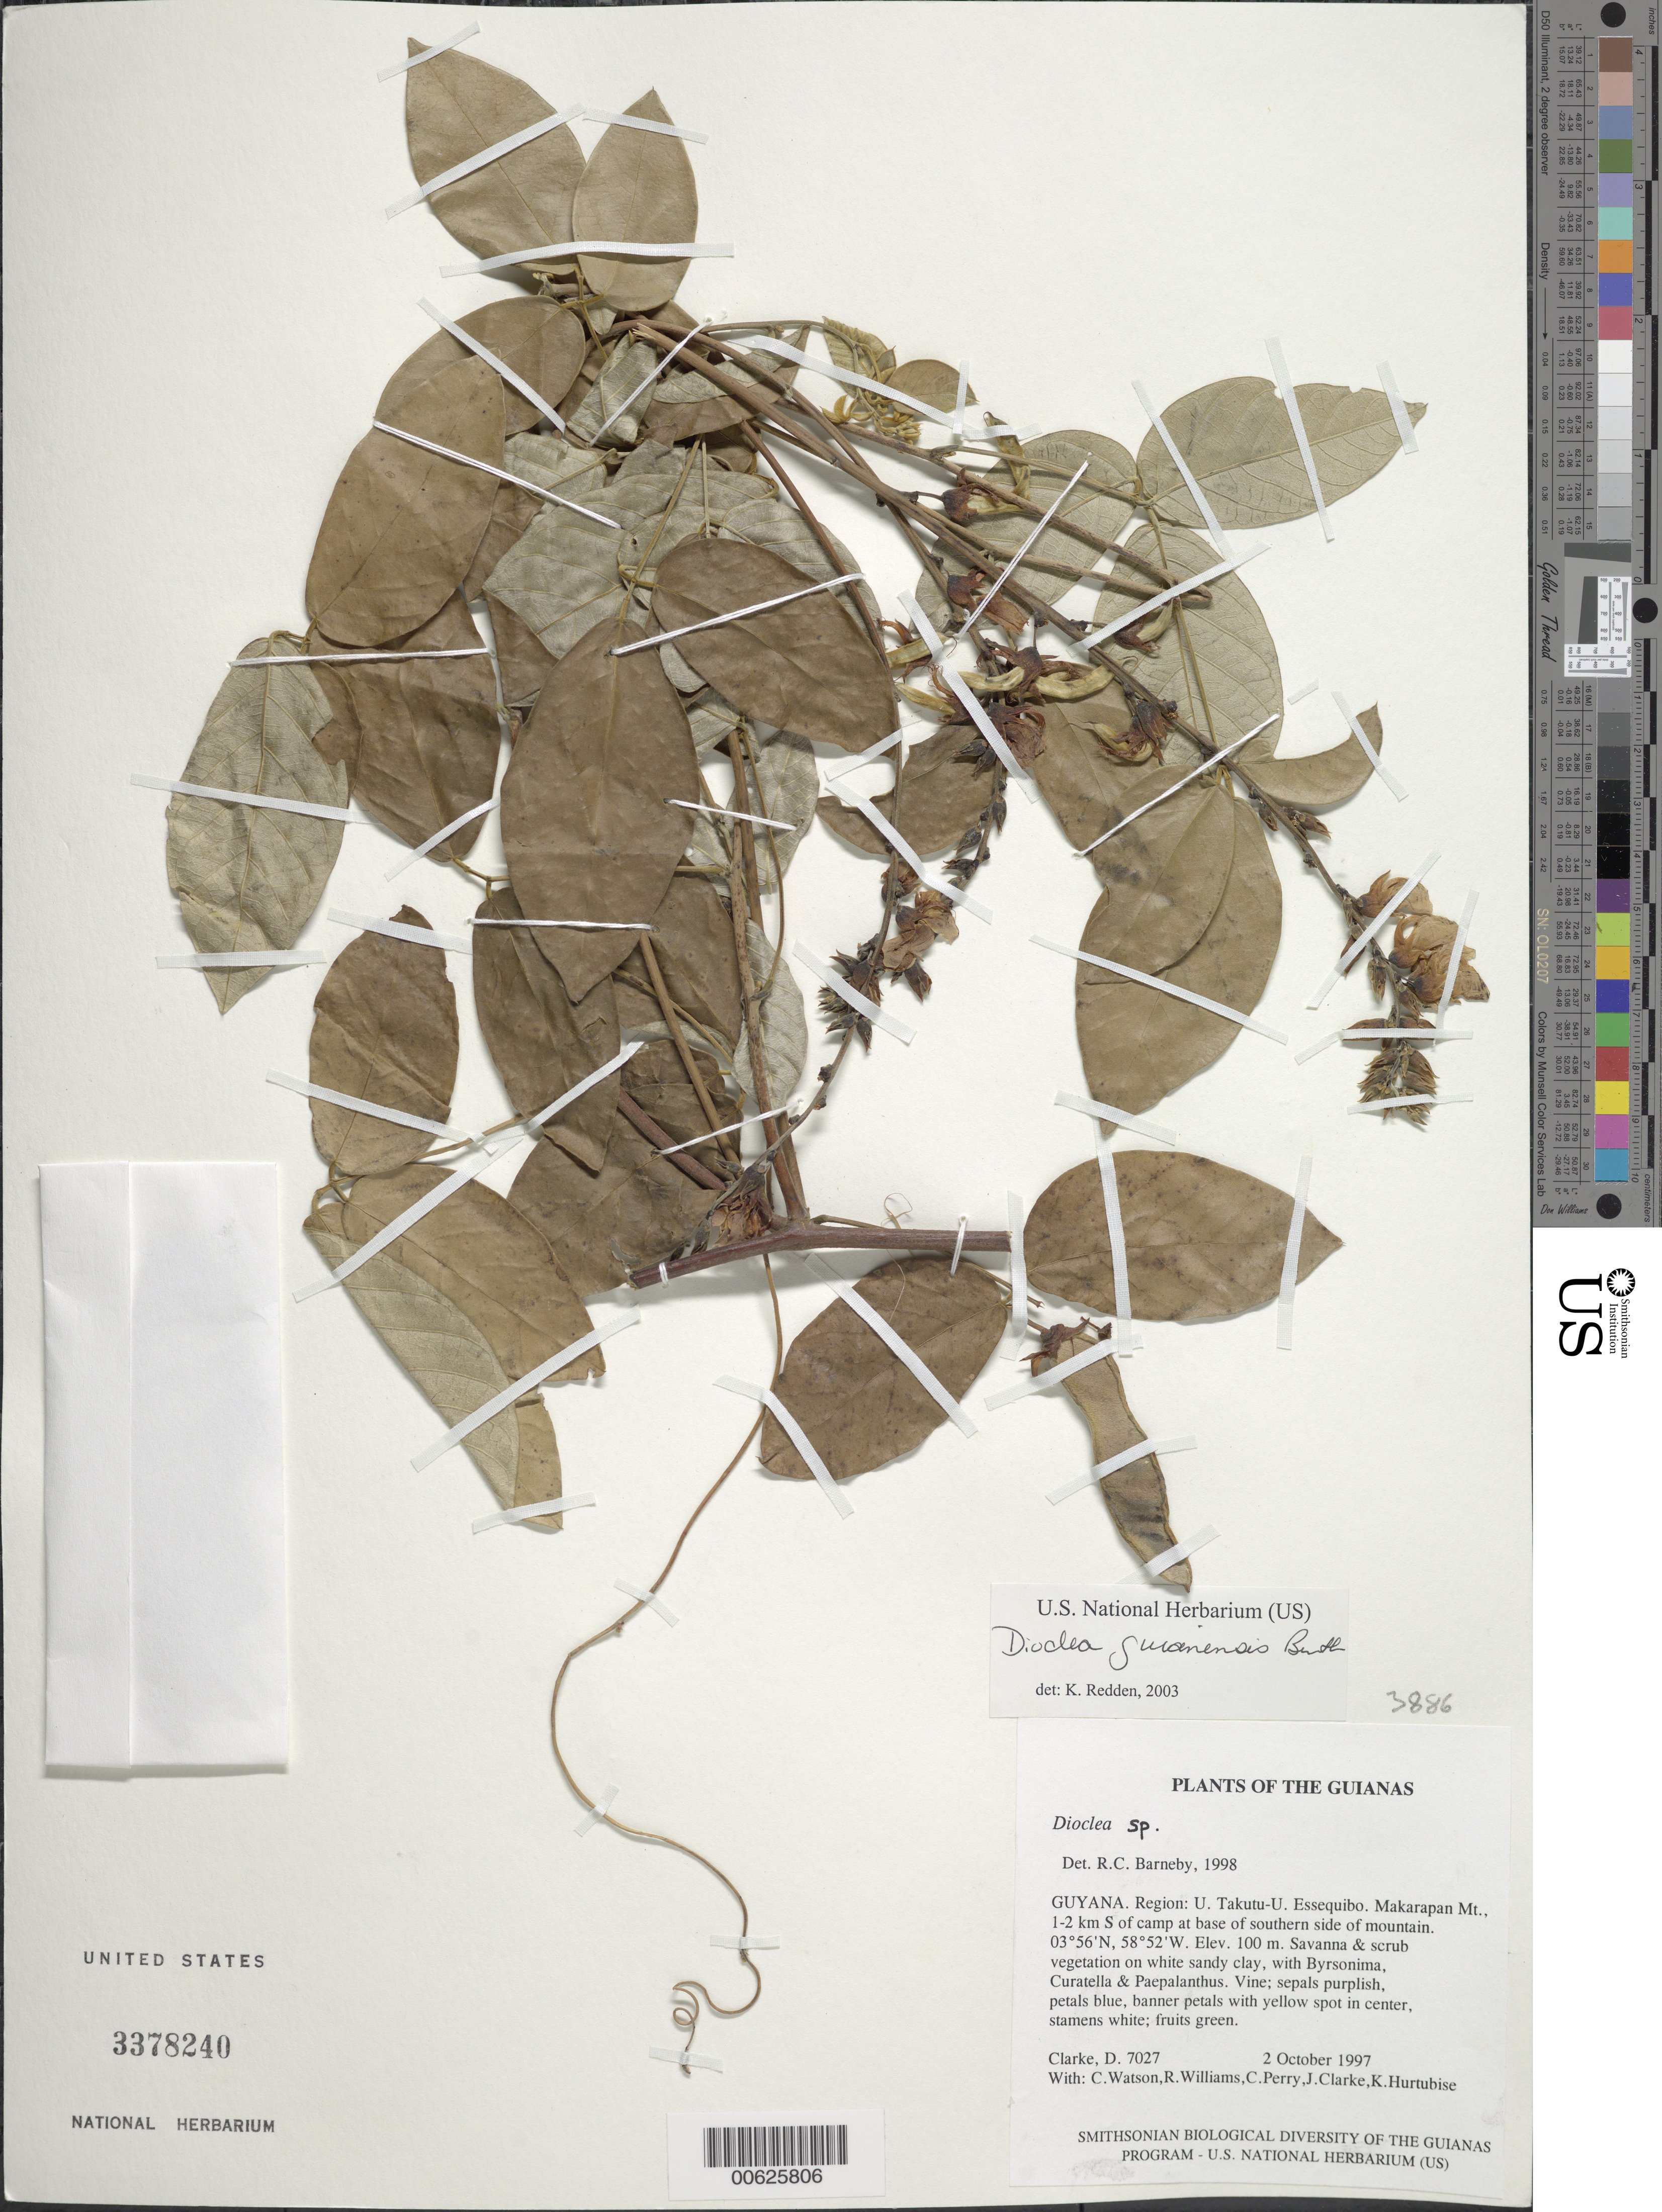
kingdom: Plantae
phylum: Tracheophyta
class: Magnoliopsida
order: Fabales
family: Fabaceae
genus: Dioclea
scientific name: Dioclea guianensis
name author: Benth.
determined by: Redden, K. M.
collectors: H. D. Clarke, C. Watson, R. Williams, C. Perry, J. Clarke & K. Hurtubise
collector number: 7027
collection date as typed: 2 October 1997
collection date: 1997-10-02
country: Guyana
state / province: U. Takutu-U. Essequibo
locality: Makarapan Mt., 1-2 km S of camp at base of southern side of mountain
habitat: Savanna & scrub vegetation on white sandy clay, with Byrsonima, Curatella & Paepalanthus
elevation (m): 100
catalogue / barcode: US 3378240